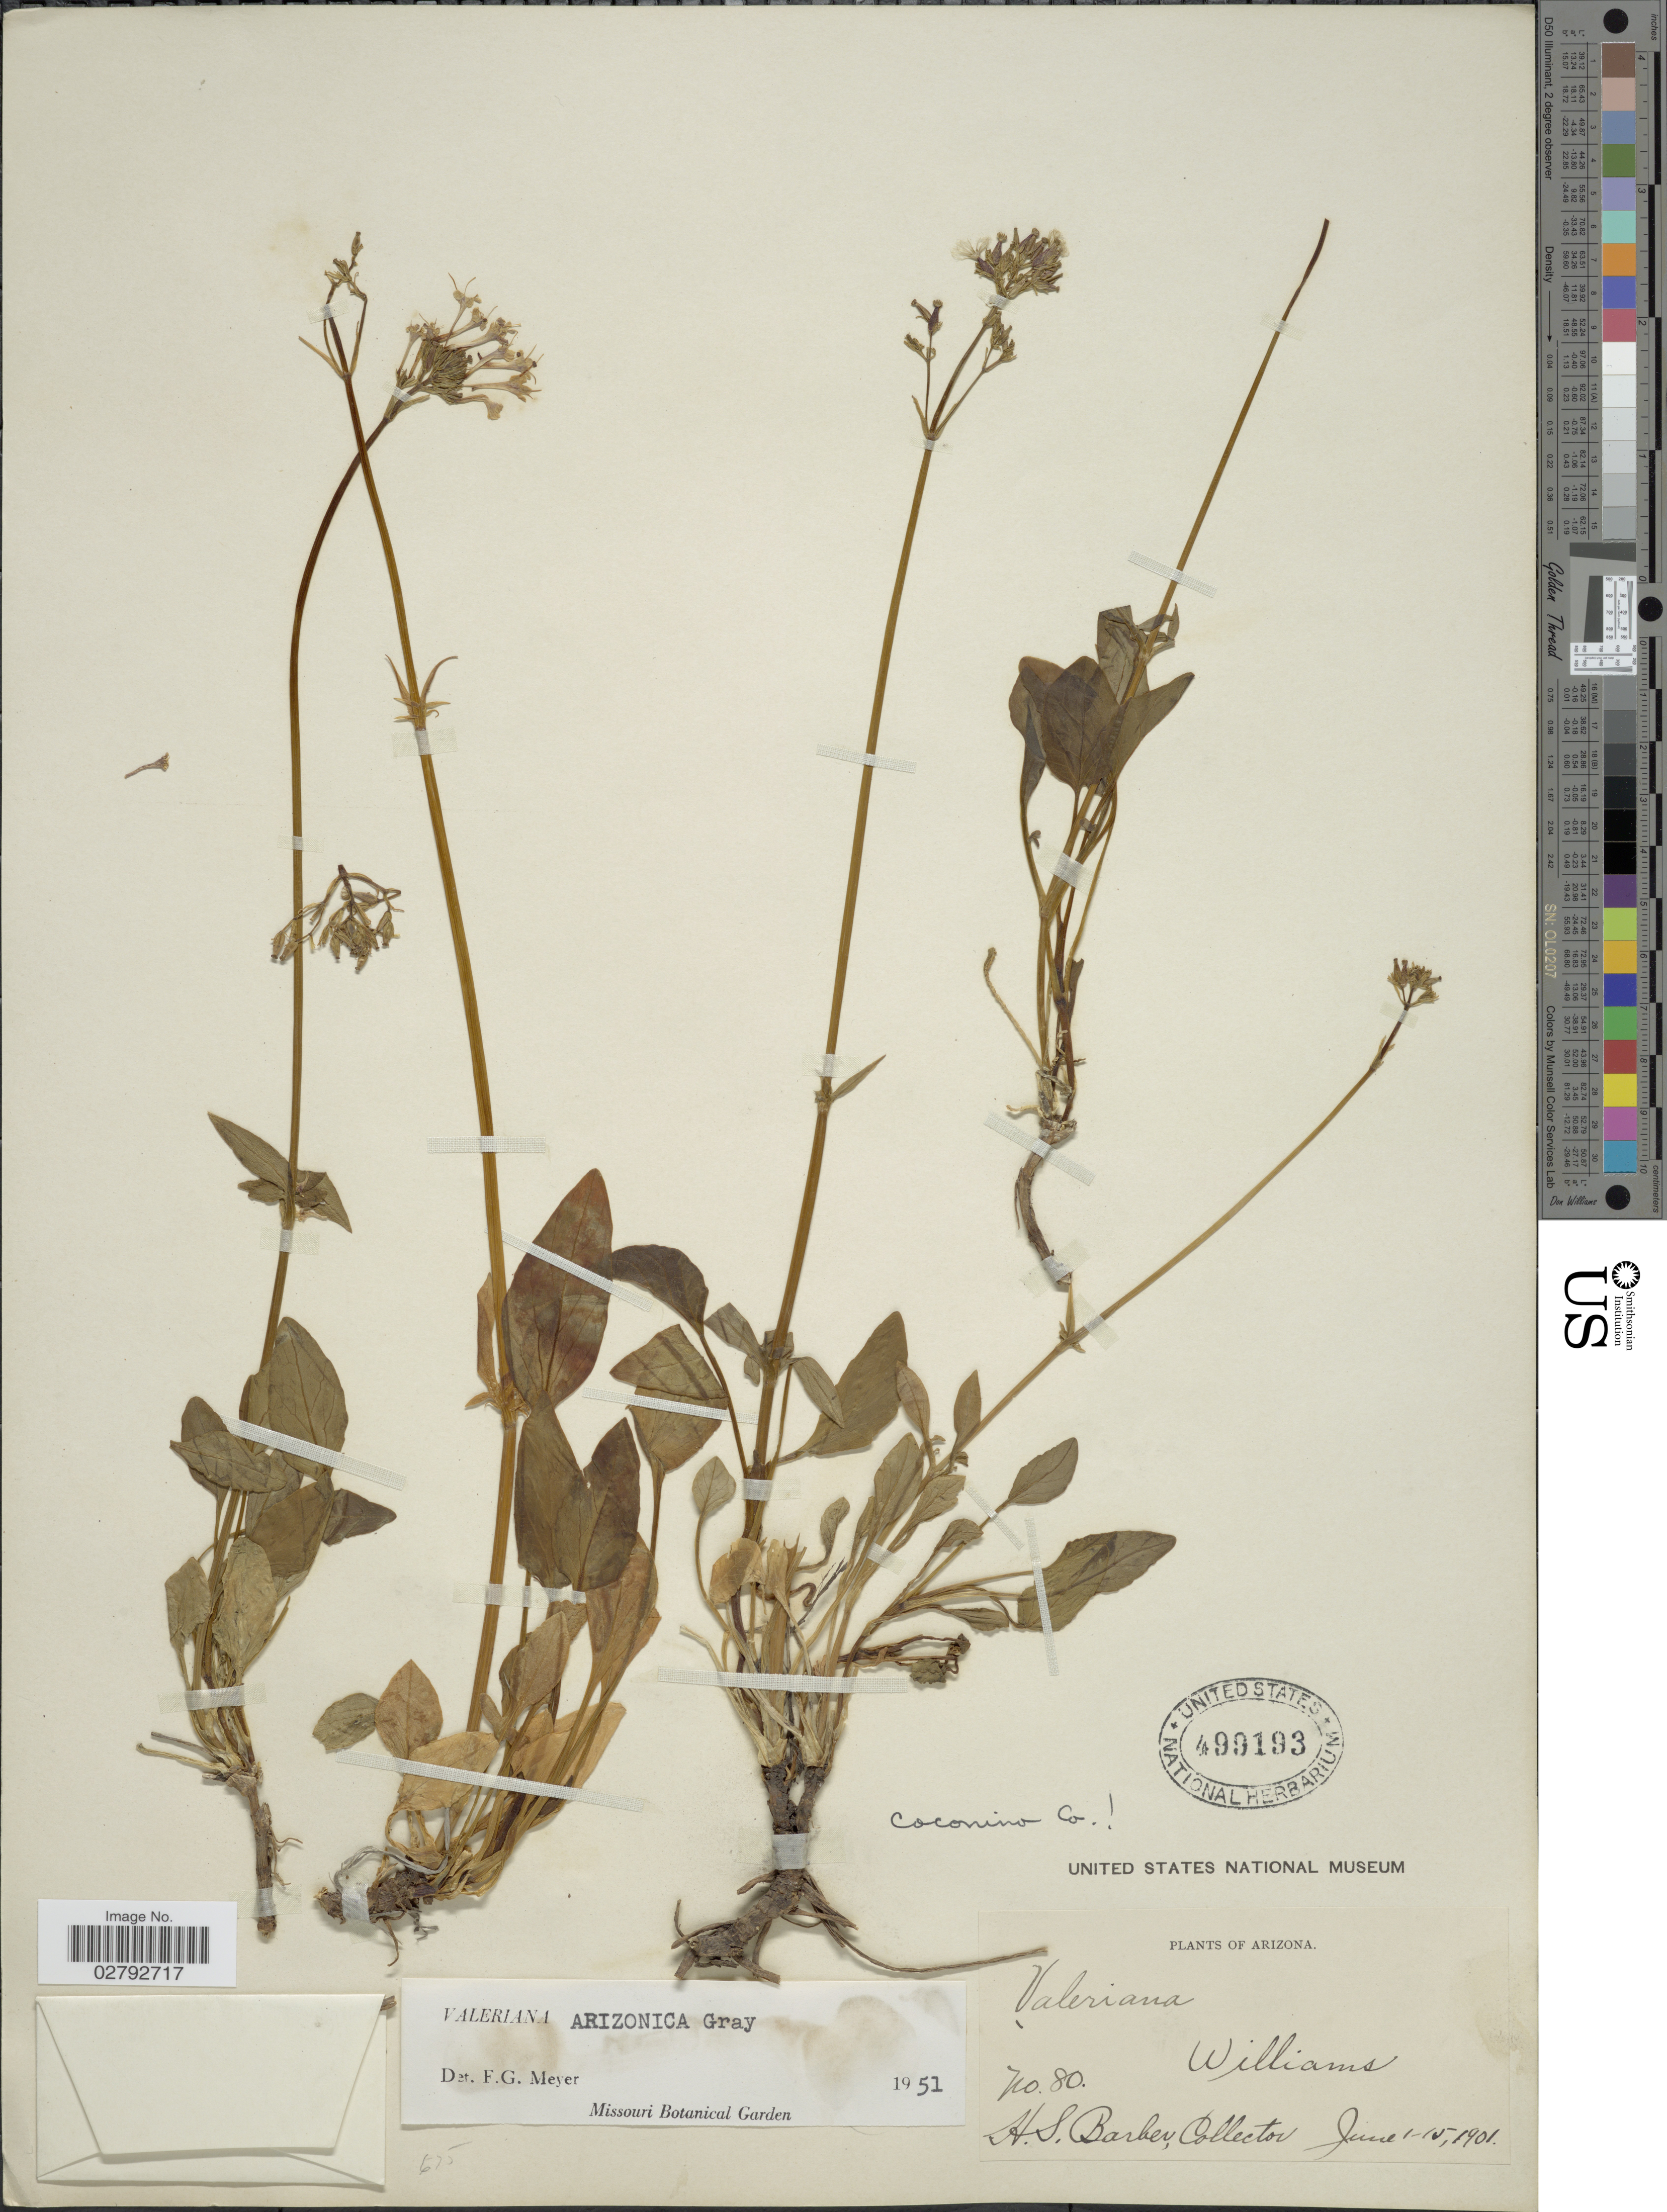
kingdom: Plantae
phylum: Tracheophyta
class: Magnoliopsida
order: Dipsacales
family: Caprifoliaceae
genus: Valeriana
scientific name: Valeriana arizonica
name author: A. Gray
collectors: H. Barber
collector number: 80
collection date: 1901-06-01/1901-06-15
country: United States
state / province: Arizona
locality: Williams. Coconino Co.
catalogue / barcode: US 499193